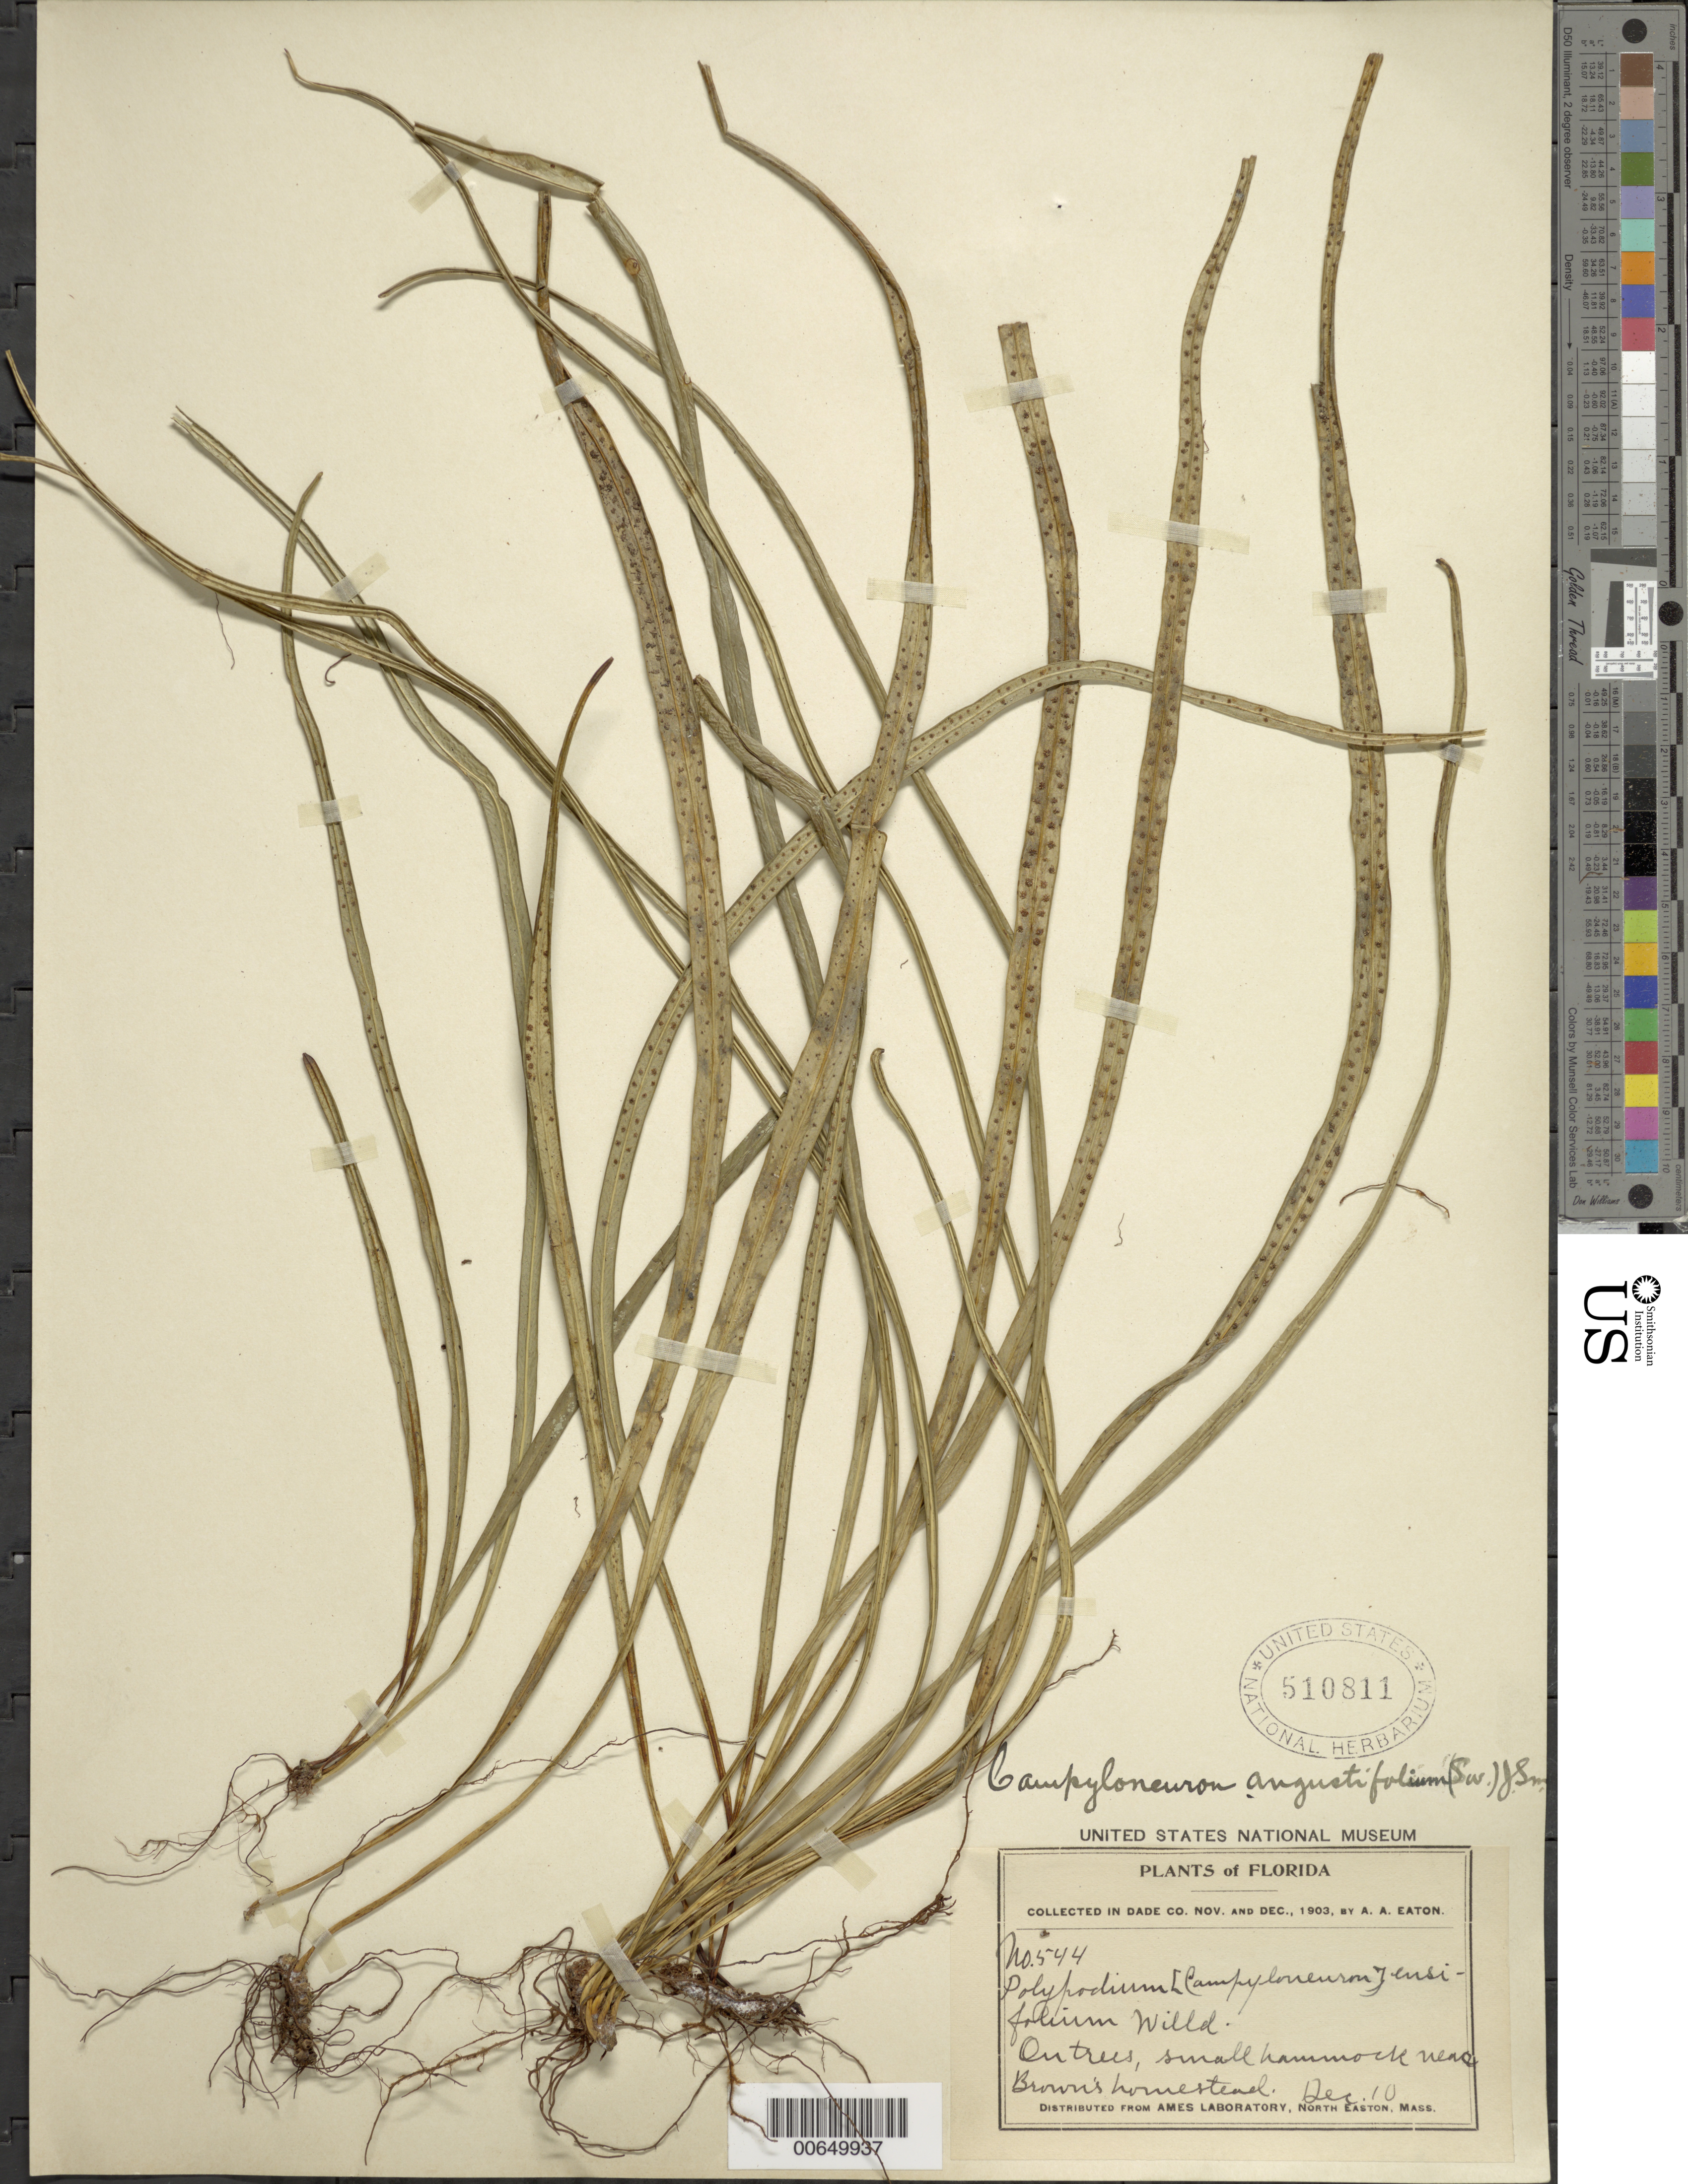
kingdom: Plantae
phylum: Tracheophyta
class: Polypodiopsida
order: Polypodiales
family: Polypodiaceae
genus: Campyloneurum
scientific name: Campyloneurum angustifolium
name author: (Sw.) Fée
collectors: A. A. Eaton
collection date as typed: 12 Oct 1903 or 10 Dec 1903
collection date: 1903-10-12 or 1903-12-10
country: United States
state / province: Florida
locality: Small hammock near Brown's Homestead.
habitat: On trees.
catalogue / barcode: US 510811